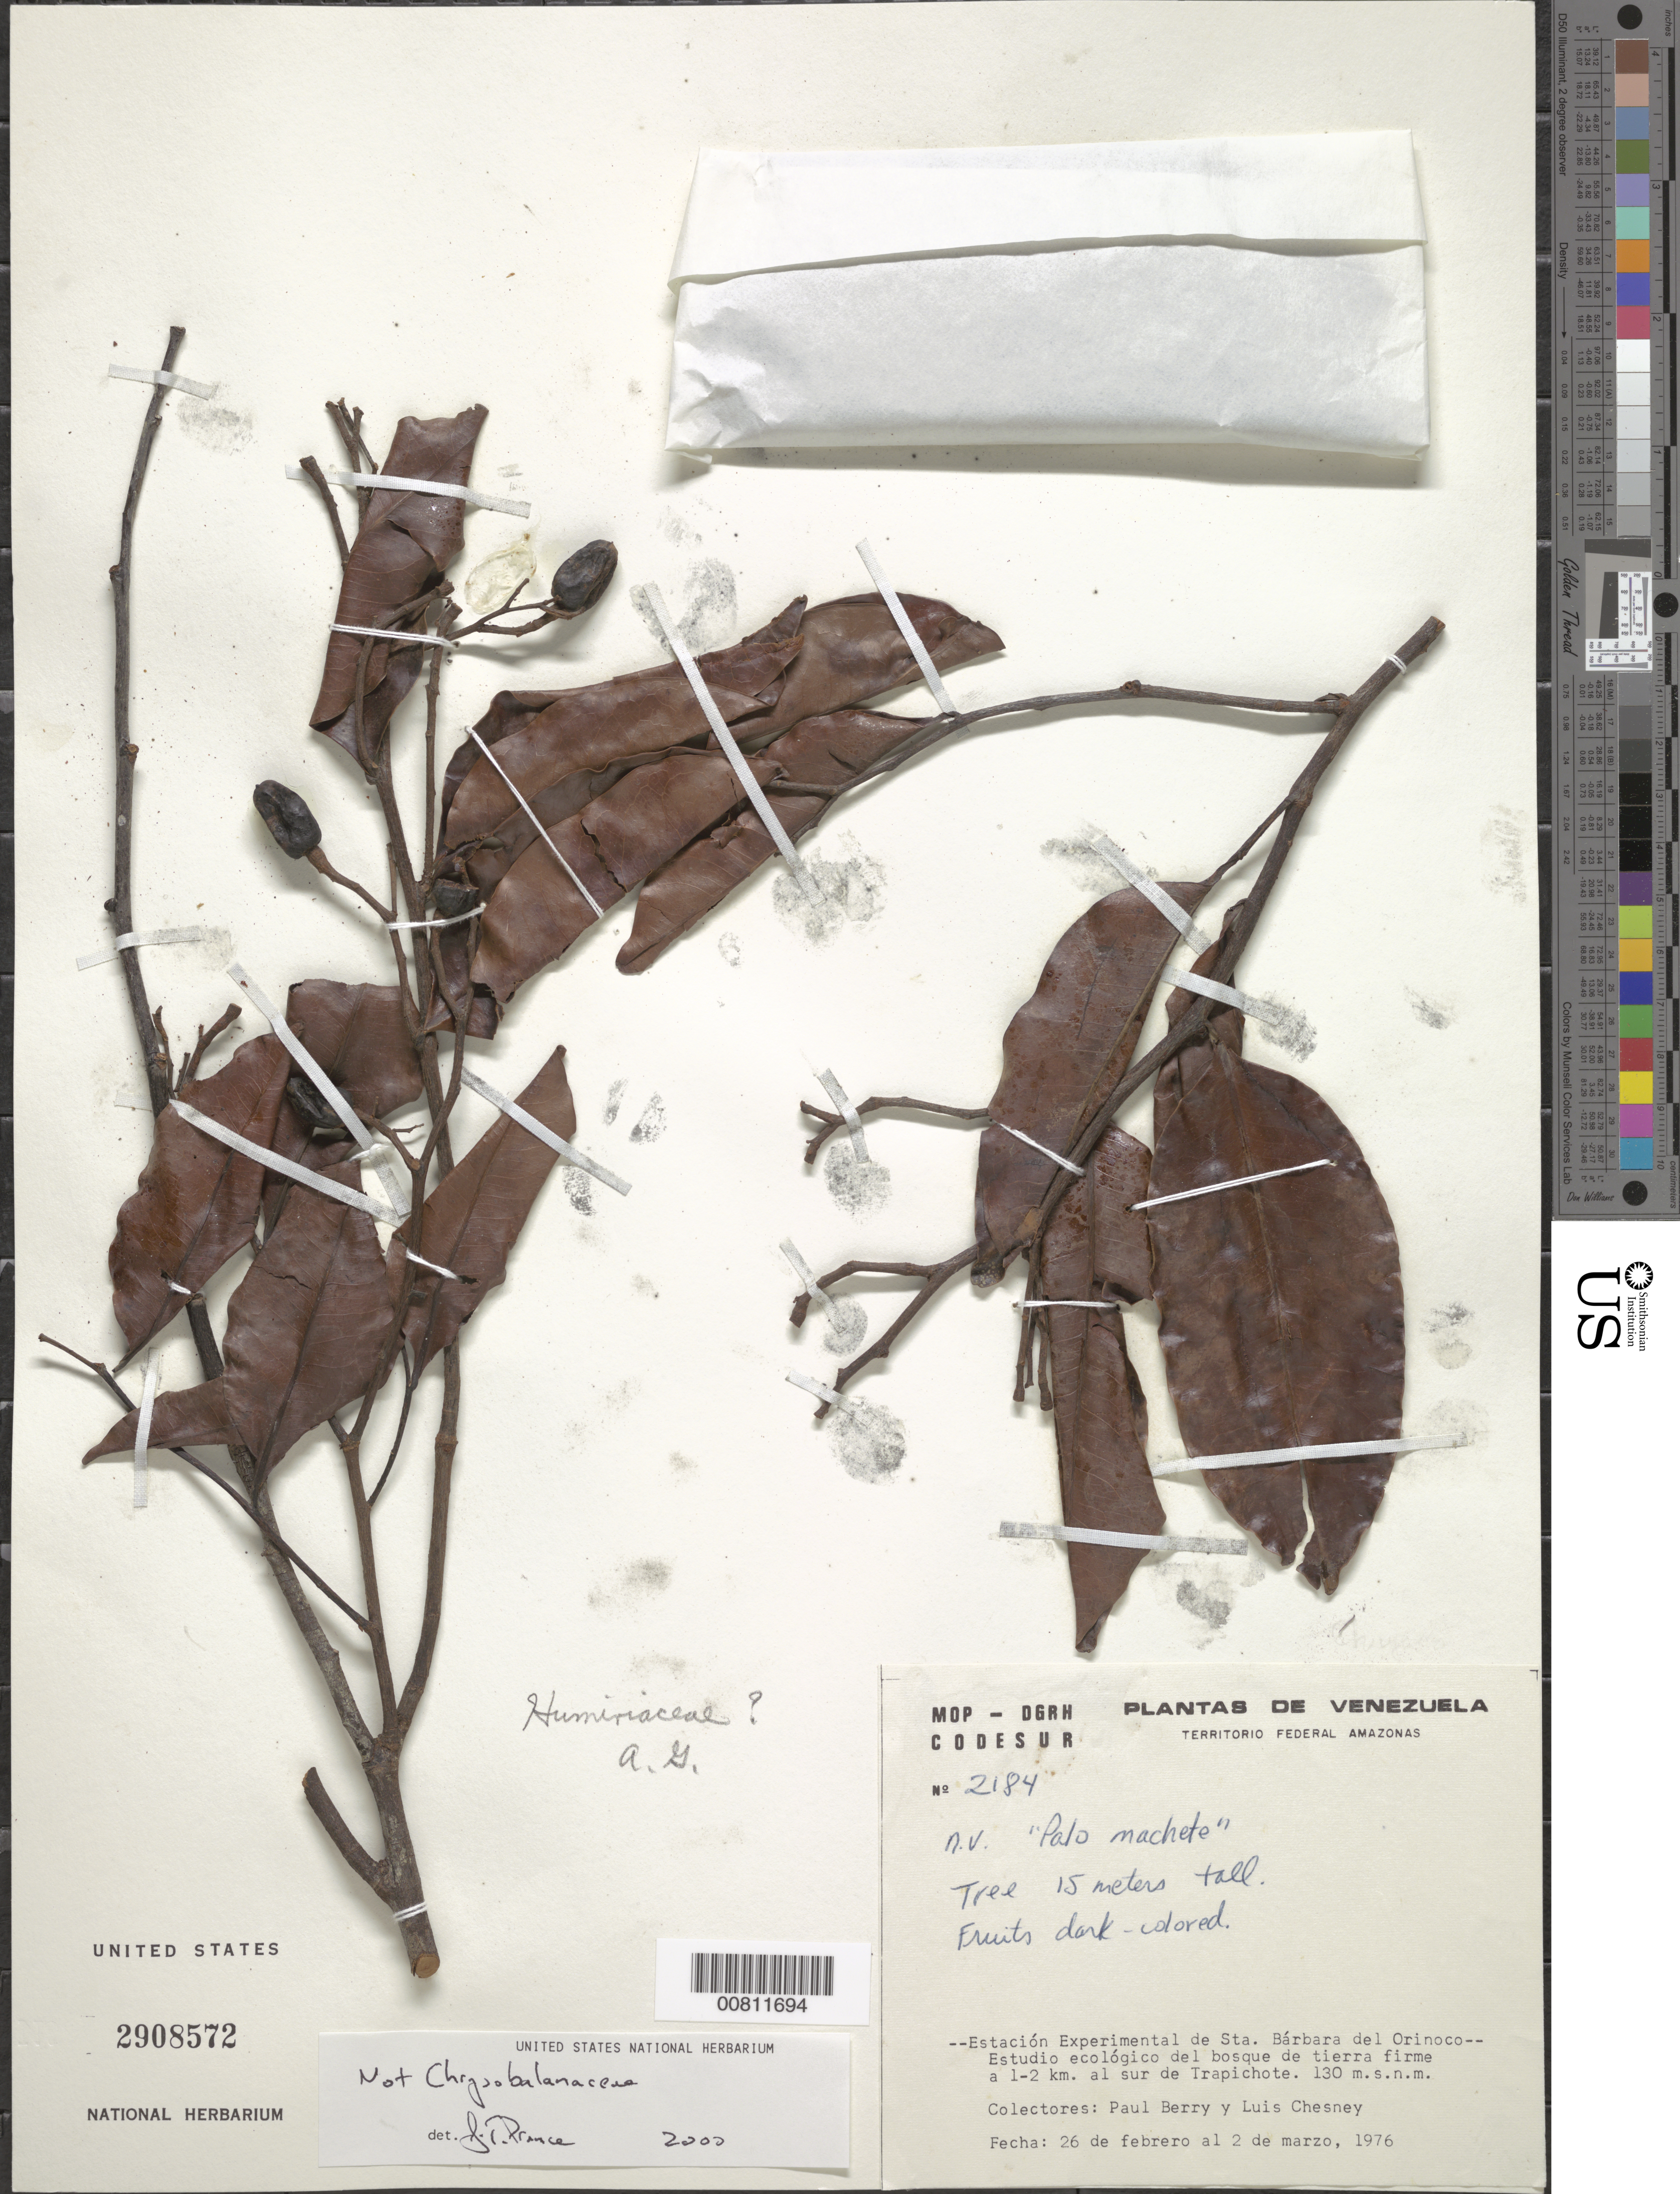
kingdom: Plantae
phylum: Tracheophyta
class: Magnoliopsida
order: Malpighiales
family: Humiriaceae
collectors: P. E. Berry & L. Chesney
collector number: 2184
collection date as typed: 26-Feb-76 to 2-Mar-76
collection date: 1976-02-26/1976-03-02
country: Venezuela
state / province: Amazonas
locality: Estacion Experimental de Sta. Barbara del Orinoco, a 1-2 km al sur de Trapichote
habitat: Bosque de tierra firme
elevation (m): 130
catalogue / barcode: US 2908572